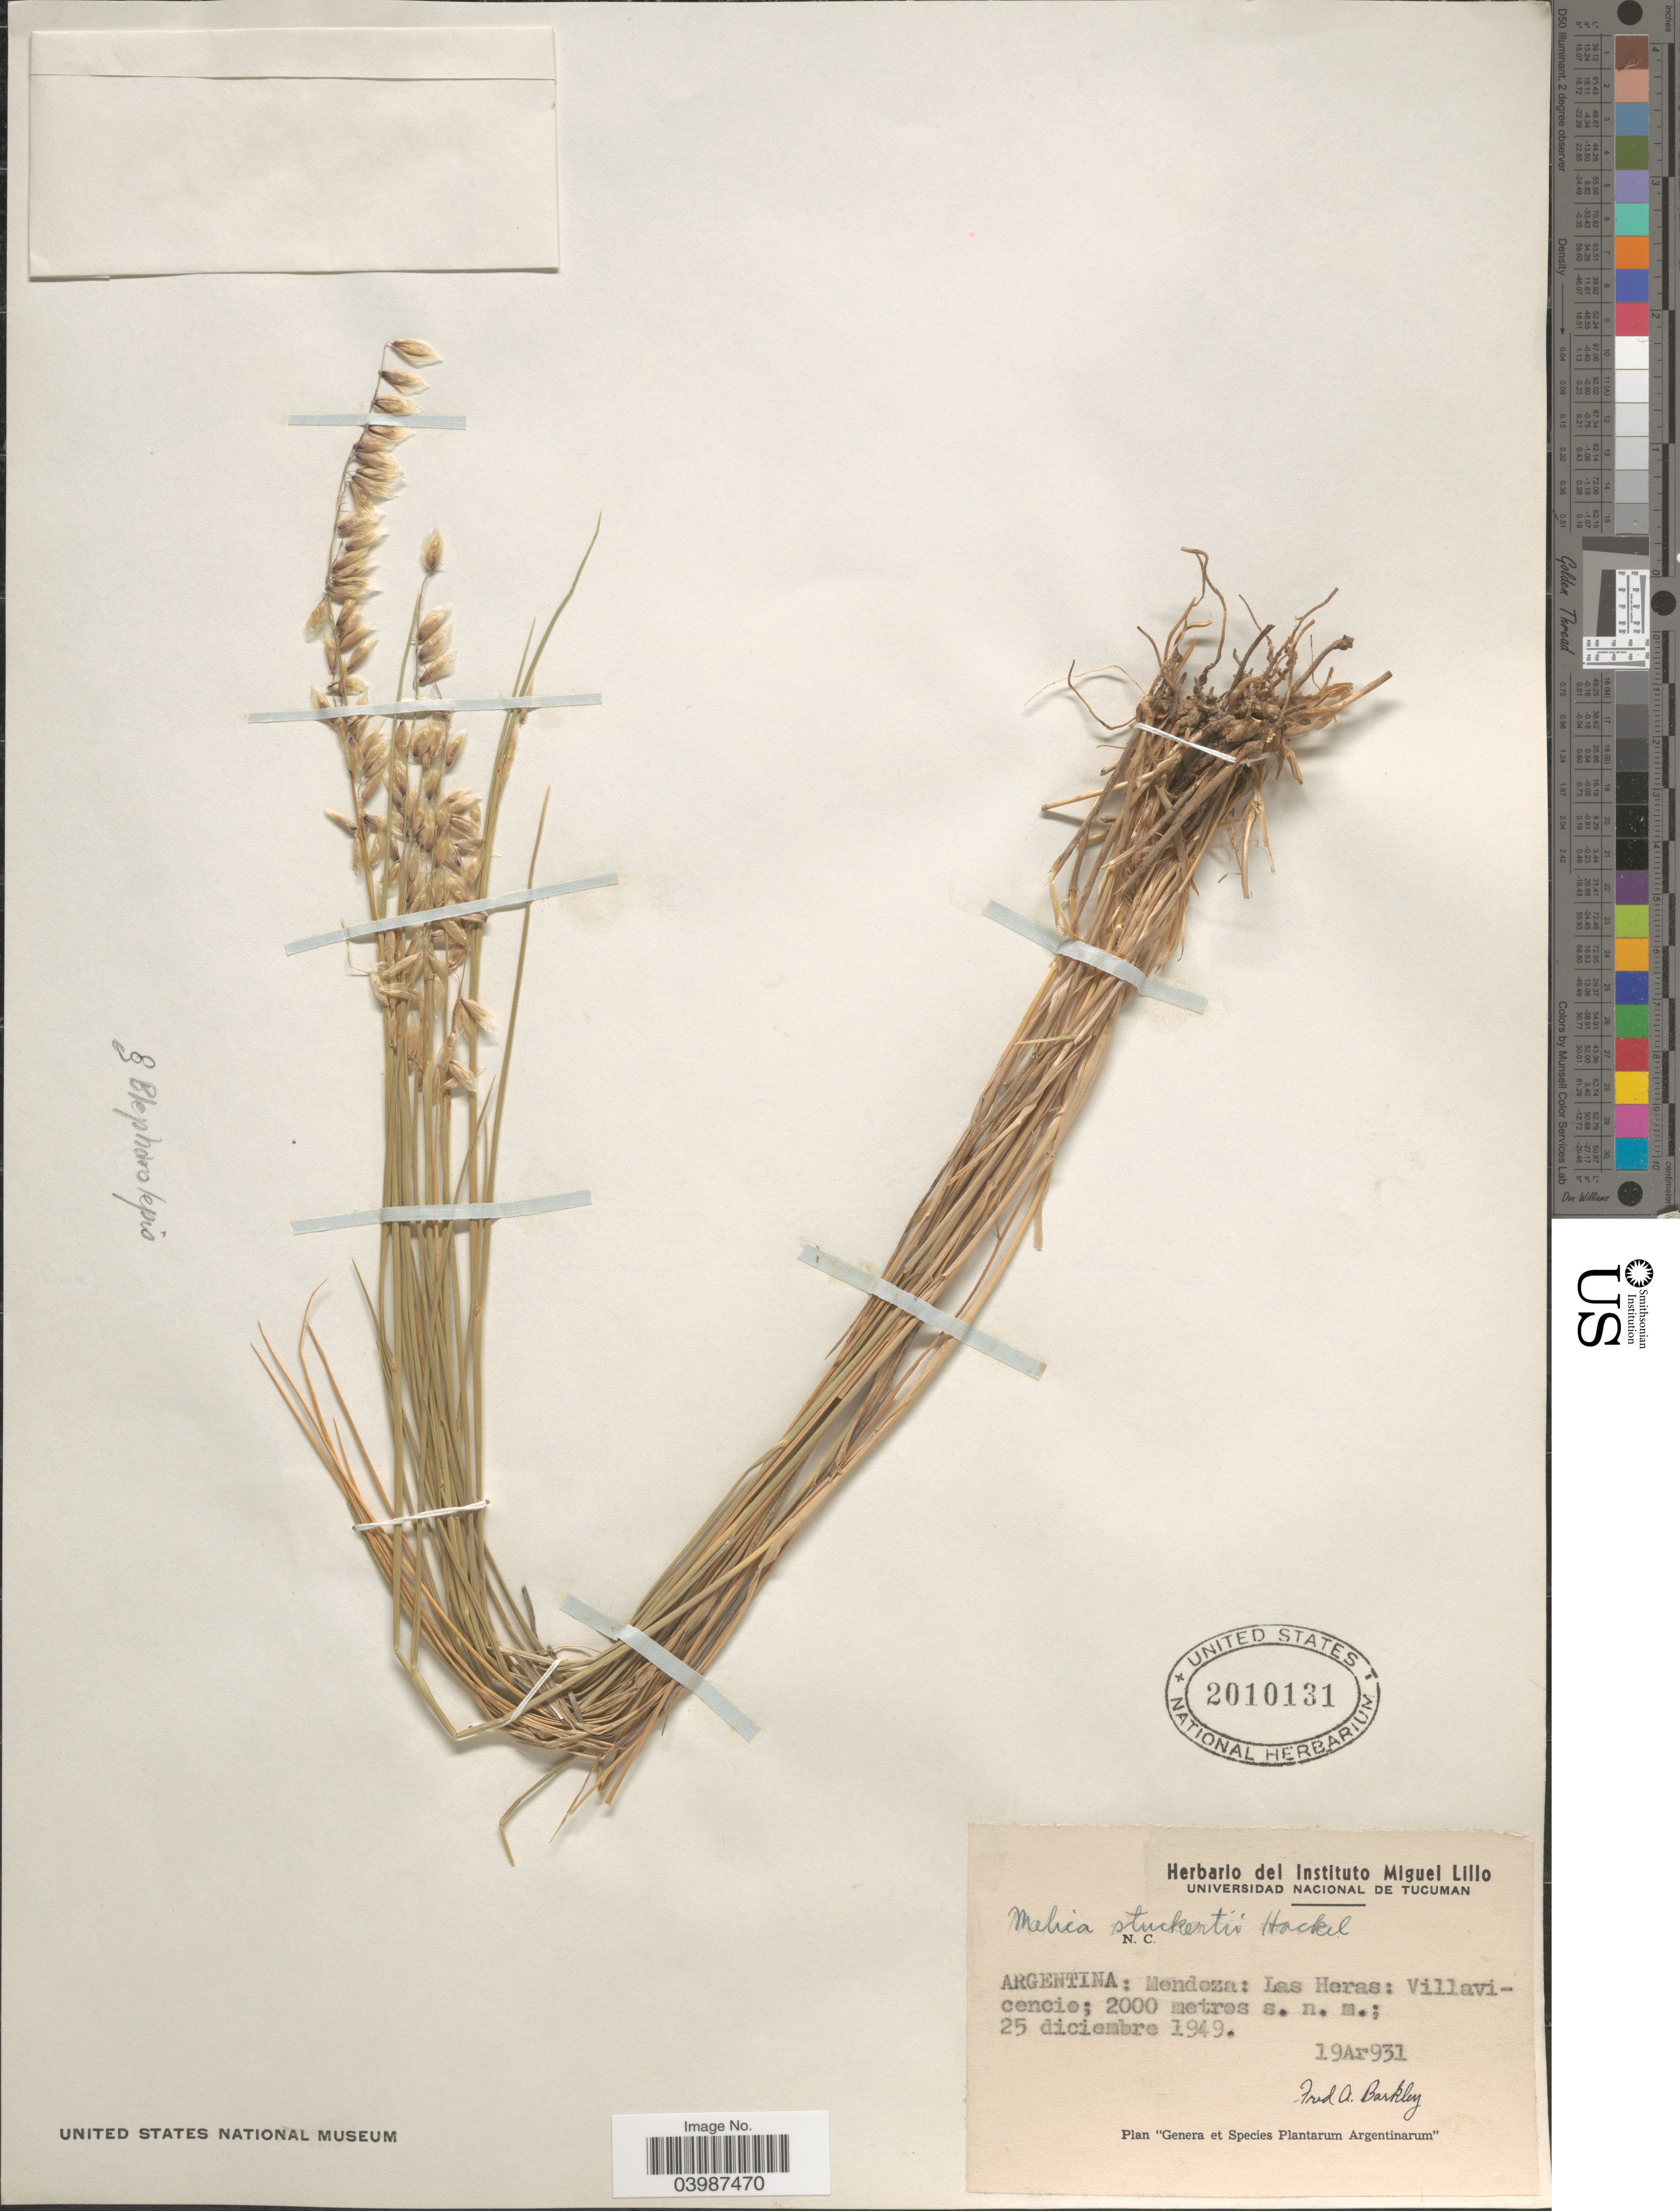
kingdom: Plantae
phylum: Tracheophyta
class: Liliopsida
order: Poales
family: Poaceae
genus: Melica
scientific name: Melica stuckertii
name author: Hack. ex Stuck.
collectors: F. A. Barkley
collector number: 19Ar931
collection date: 1949-12-25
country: Argentina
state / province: Mendoza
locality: Las Heras: Villavicencio.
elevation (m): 2000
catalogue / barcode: US 2010131